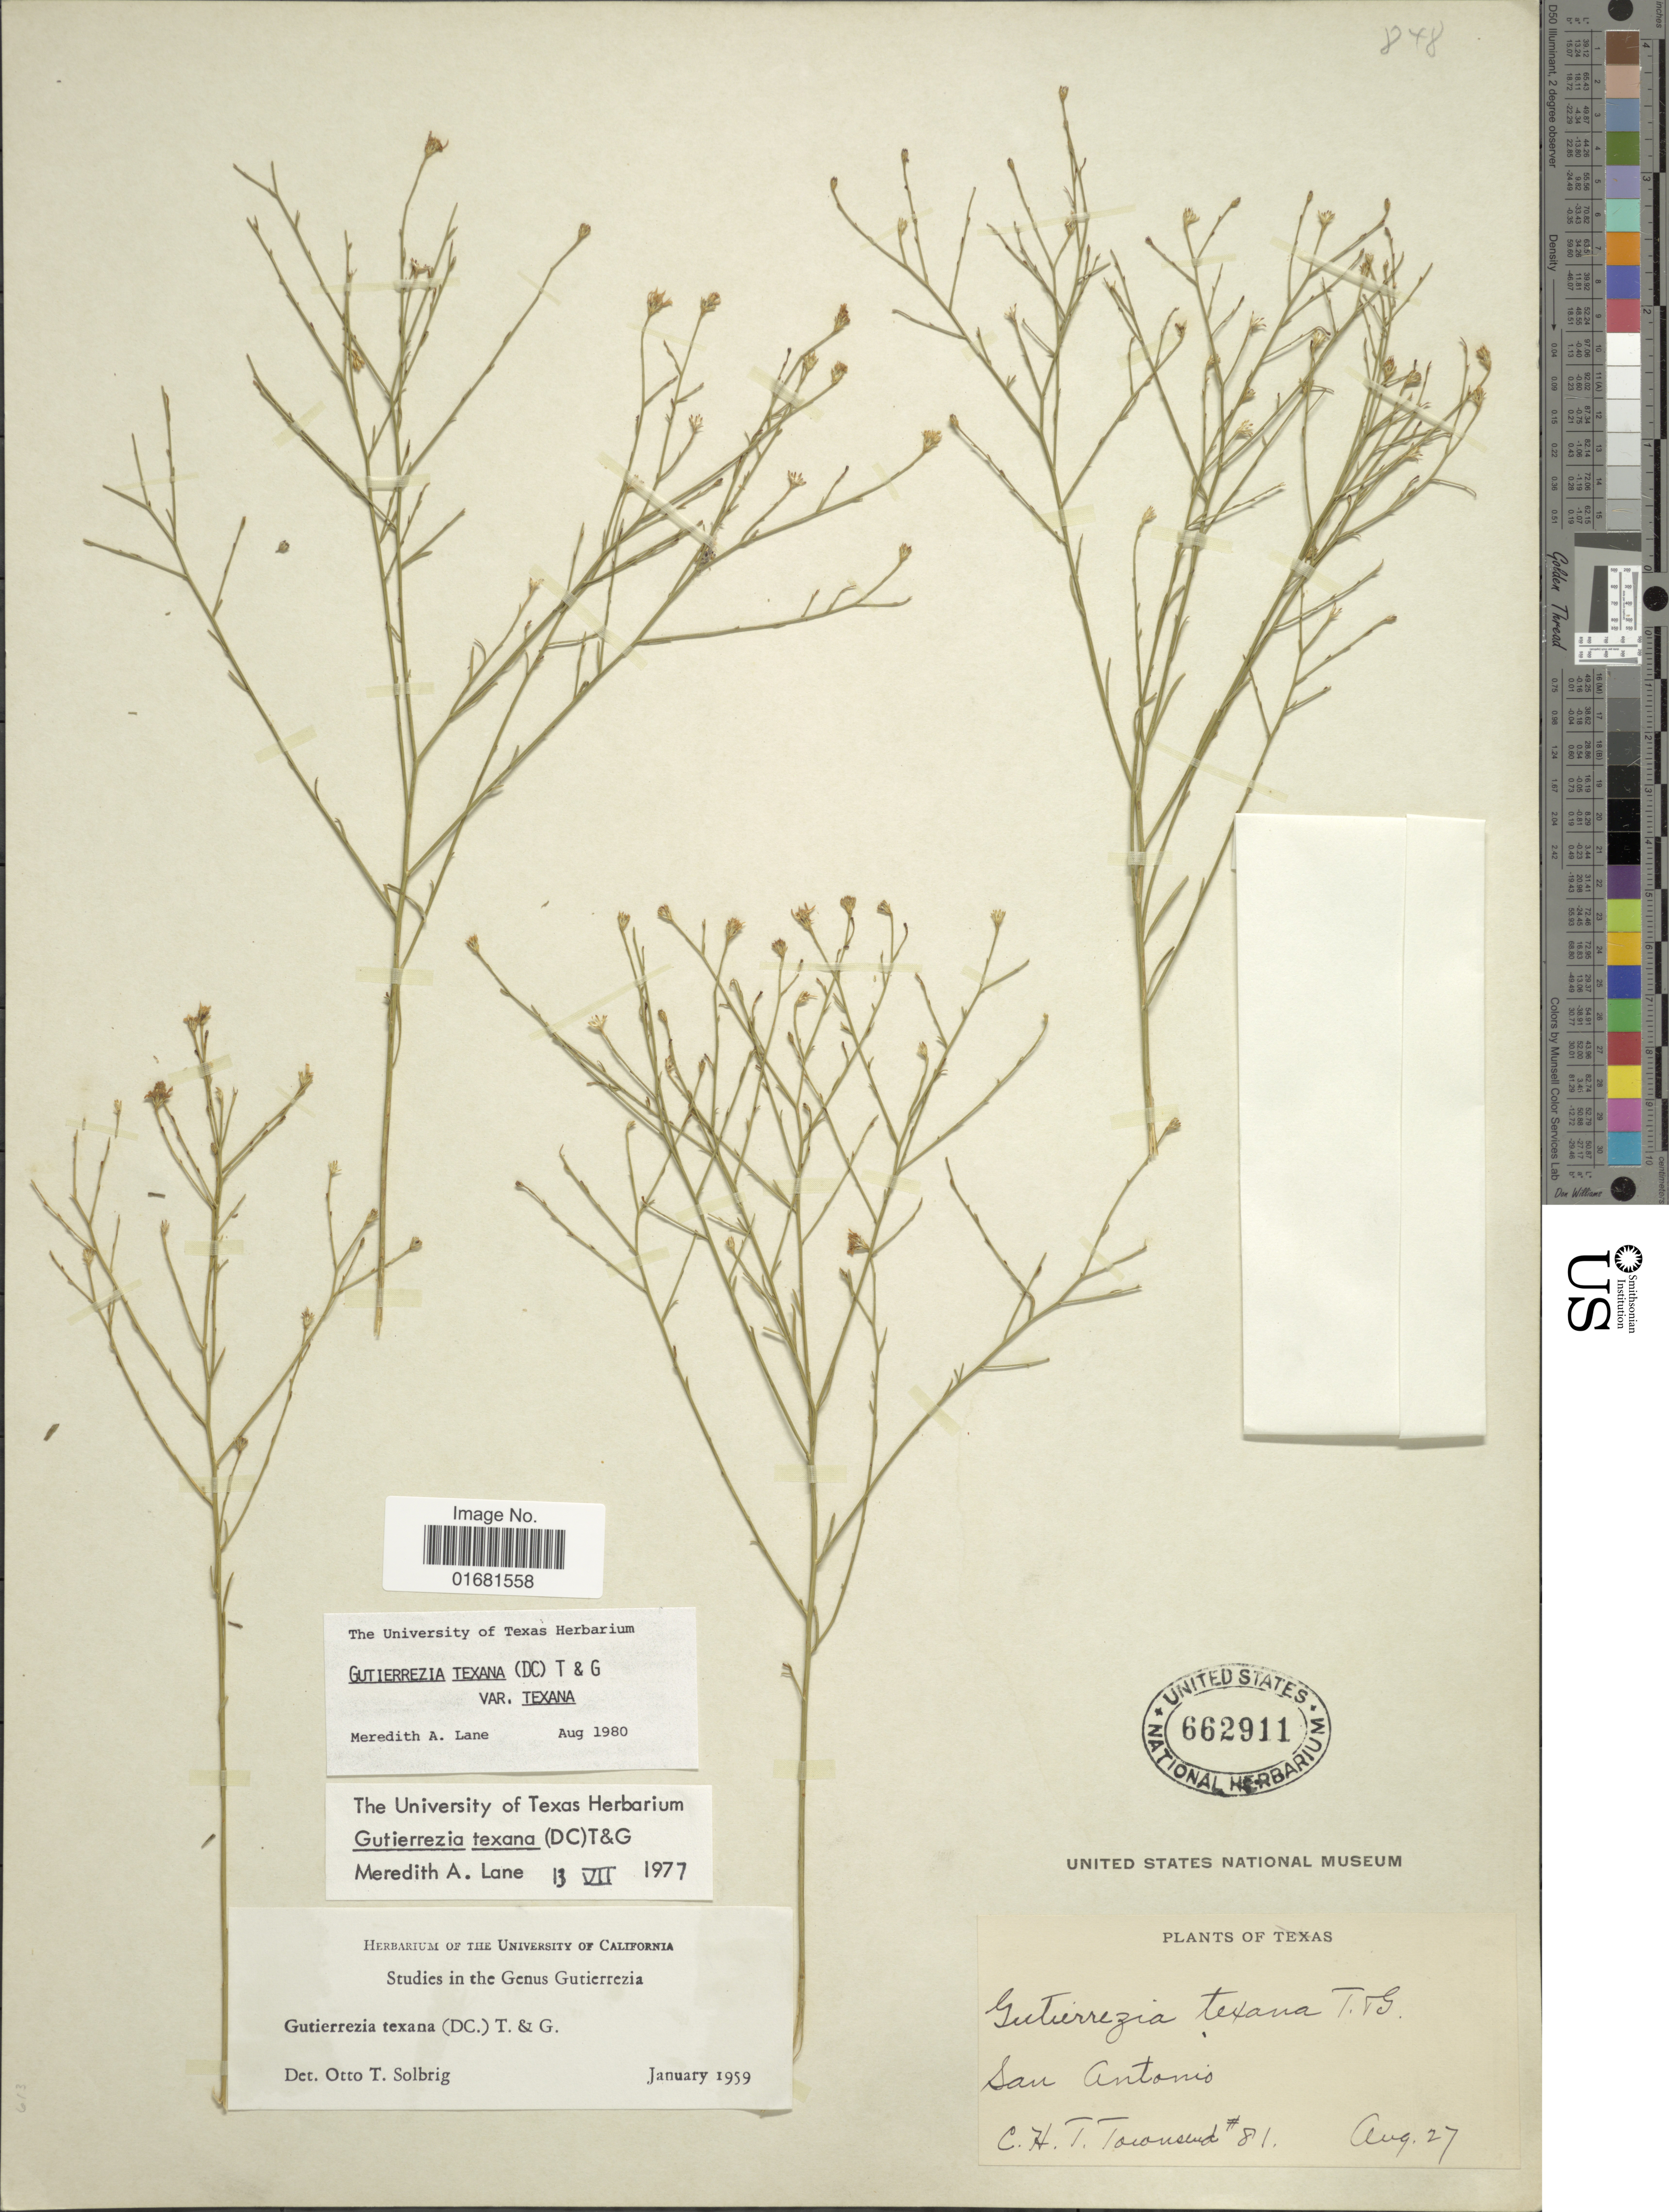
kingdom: Plantae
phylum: Tracheophyta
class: Magnoliopsida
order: Asterales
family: Asteraceae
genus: Gutierrezia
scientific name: Gutierrezia texana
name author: (DC.) Torr. & A. Gray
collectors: C. H. T. Townsend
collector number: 81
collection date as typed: Transcribed d/m/y: /8/27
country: United States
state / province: Texas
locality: Texas. San Antonio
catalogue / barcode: US 662911